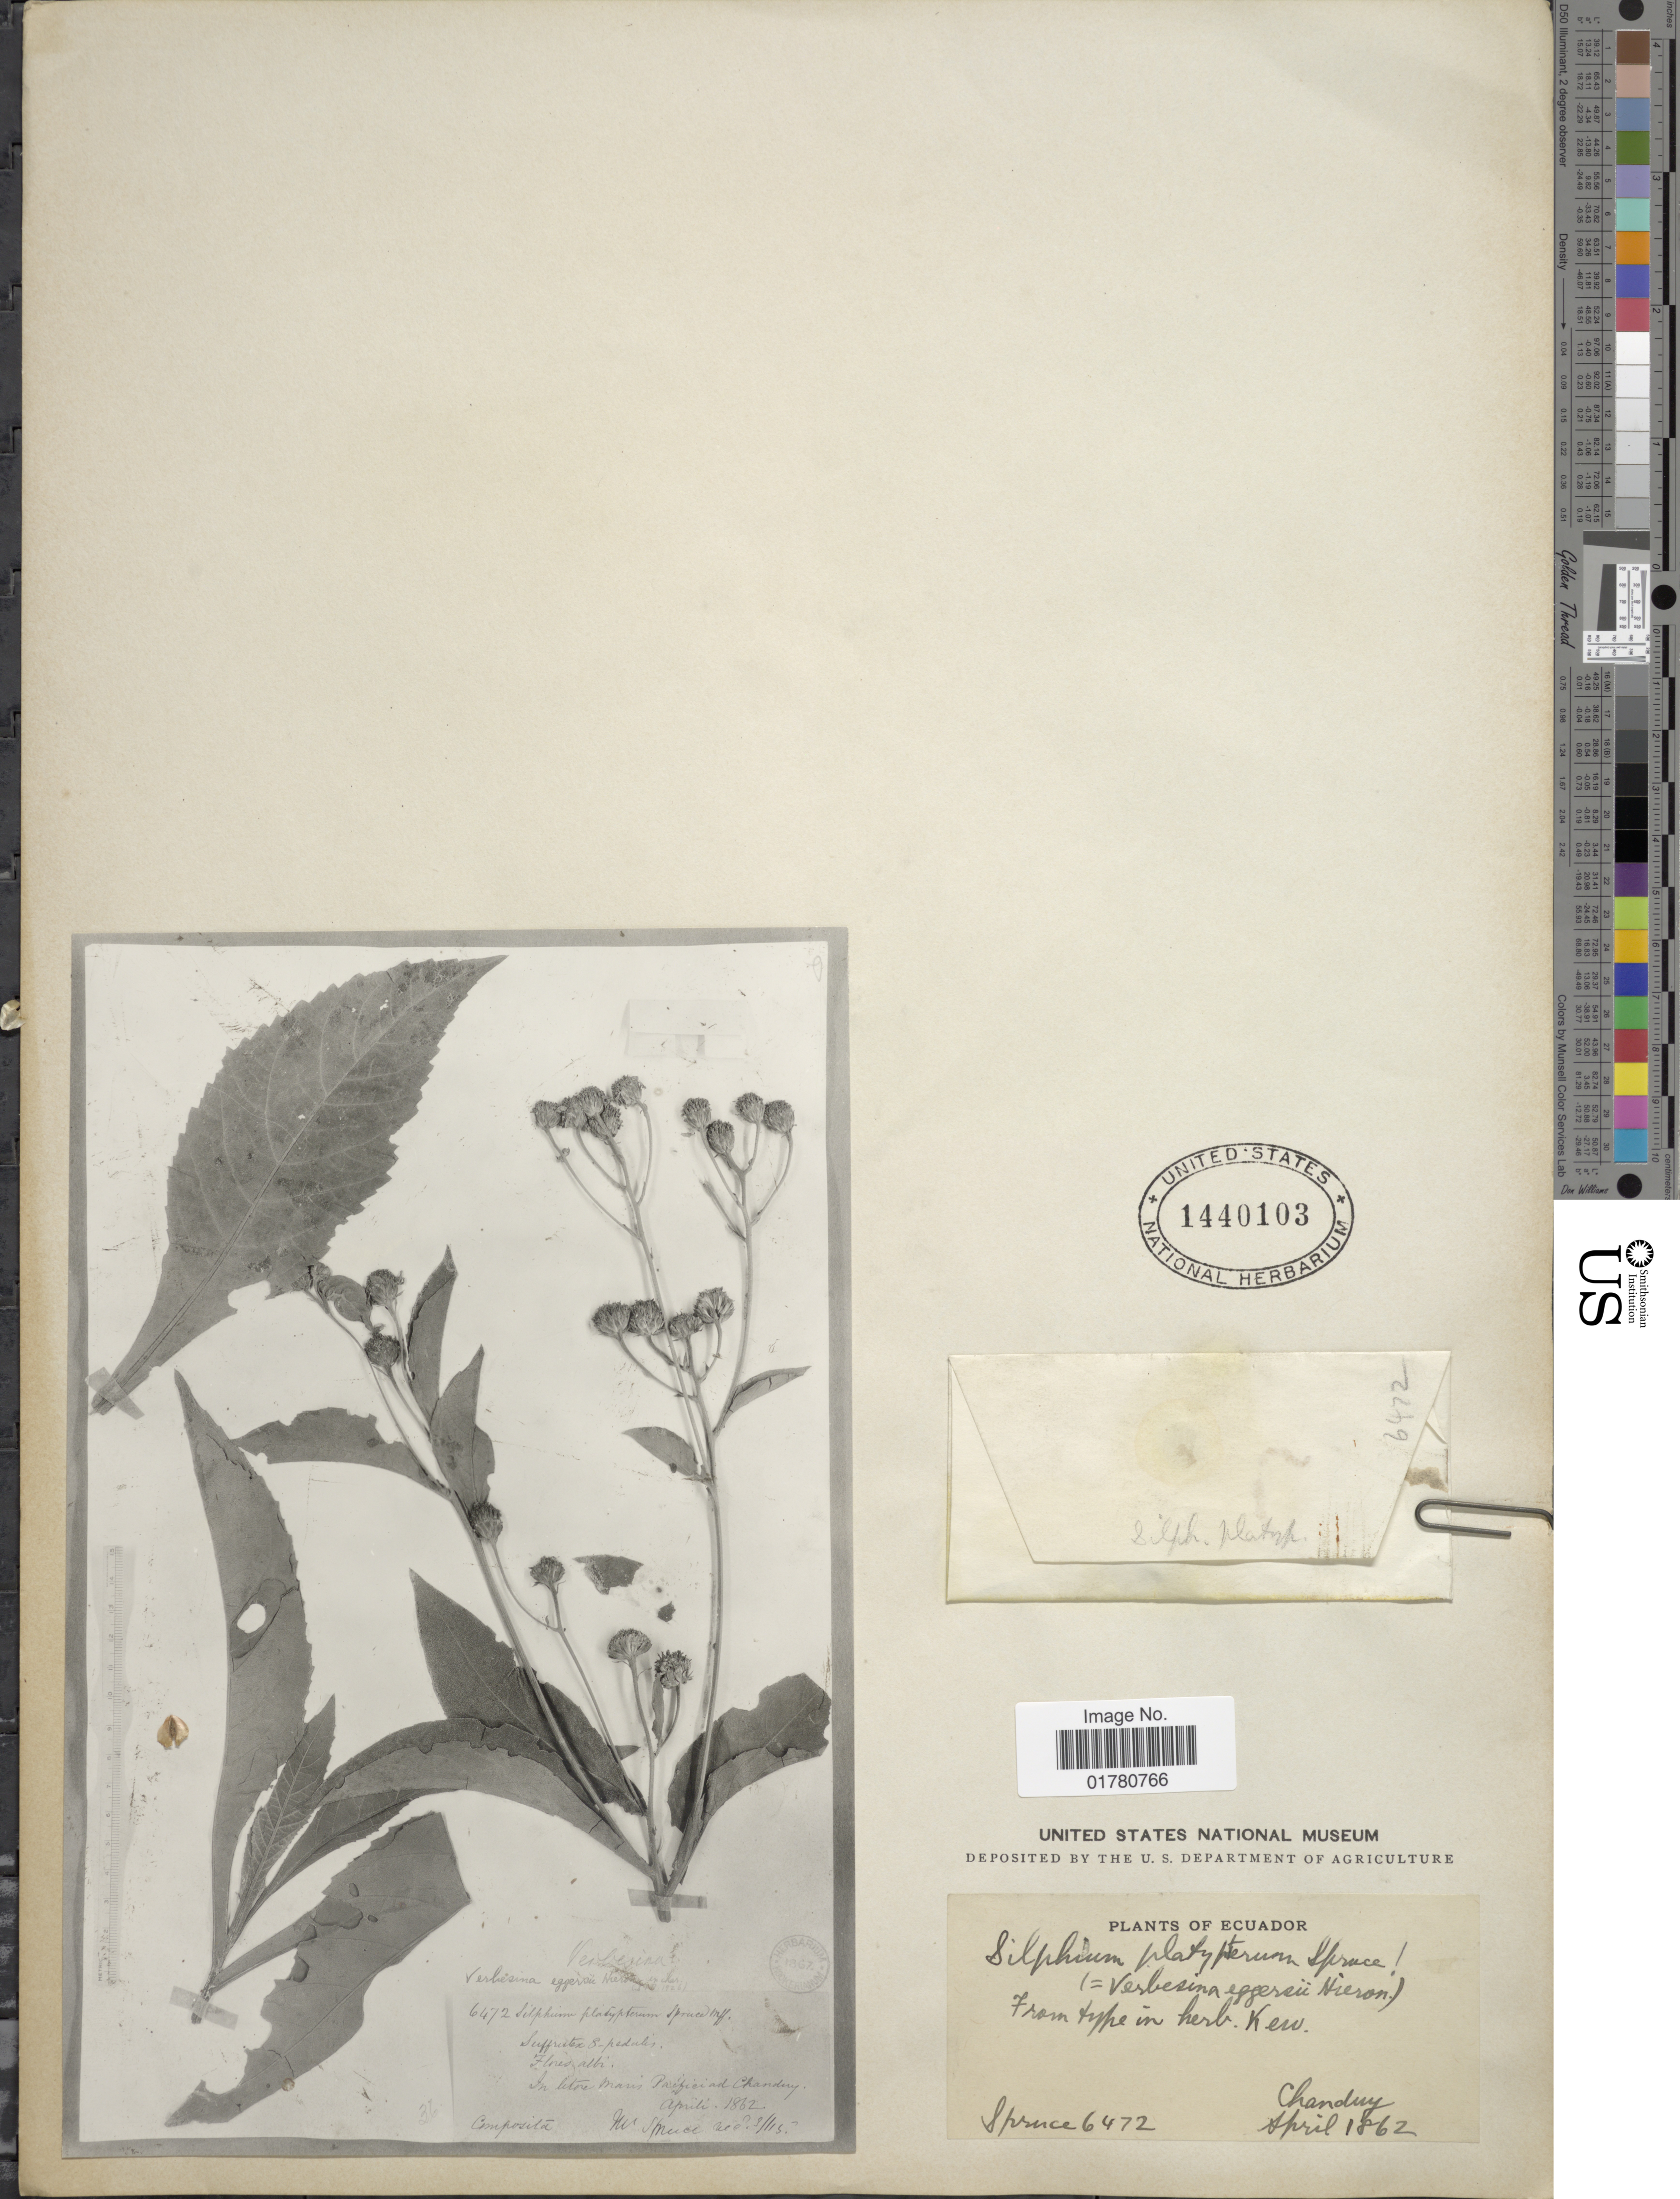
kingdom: Plantae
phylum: Tracheophyta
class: Magnoliopsida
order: Asterales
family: Asteraceae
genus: Verbesina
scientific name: Verbesina eggersii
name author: Hieron.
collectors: -. Spruce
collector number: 6472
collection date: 1862-04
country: Ecuador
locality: In litore maris Pacifici ad Chandery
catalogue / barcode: US 1440103